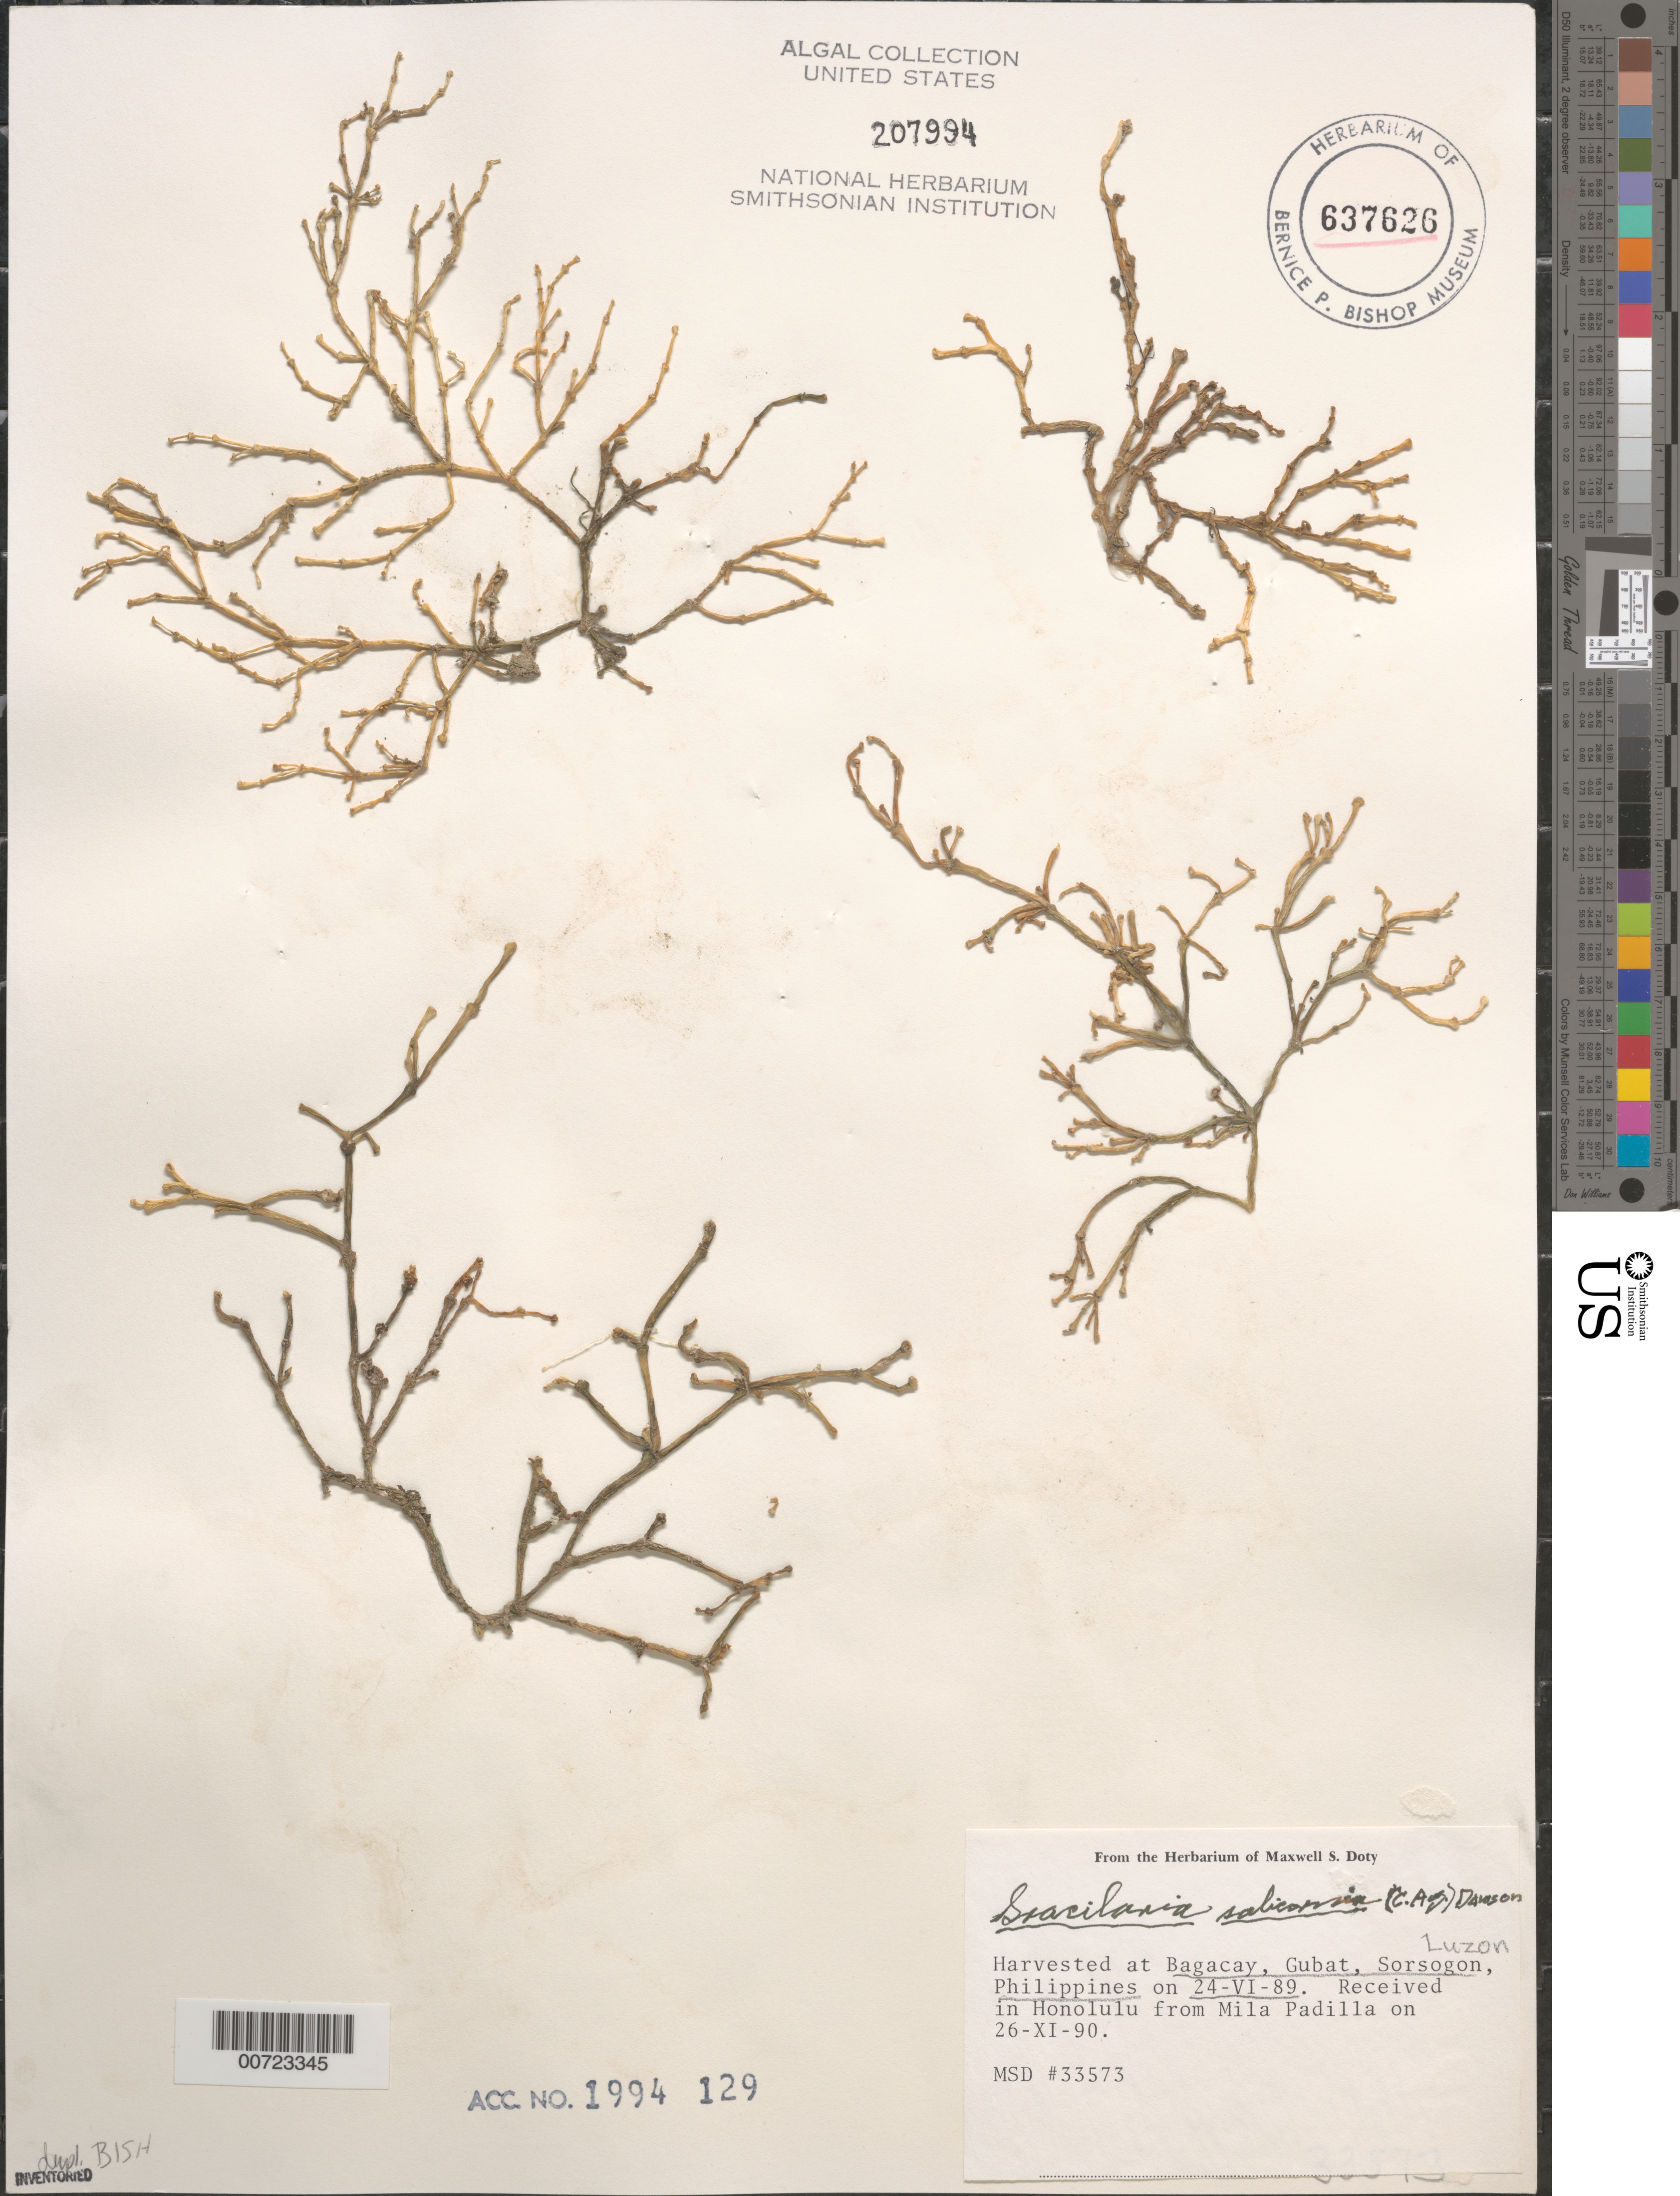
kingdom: Plantae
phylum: Rhodophyta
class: Florideophyceae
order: Gracilariales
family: Gracilariaceae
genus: Gracilaria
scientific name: Gracilaria salicornia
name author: (C. Agardh) E.Y. Dawson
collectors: M. S.Doty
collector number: MSD 33573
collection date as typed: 24 Jun 1989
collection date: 1989-06-24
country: Philippines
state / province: Bicol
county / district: Sorsogon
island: Luzon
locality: Bagacay, Gubat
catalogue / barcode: US 207994